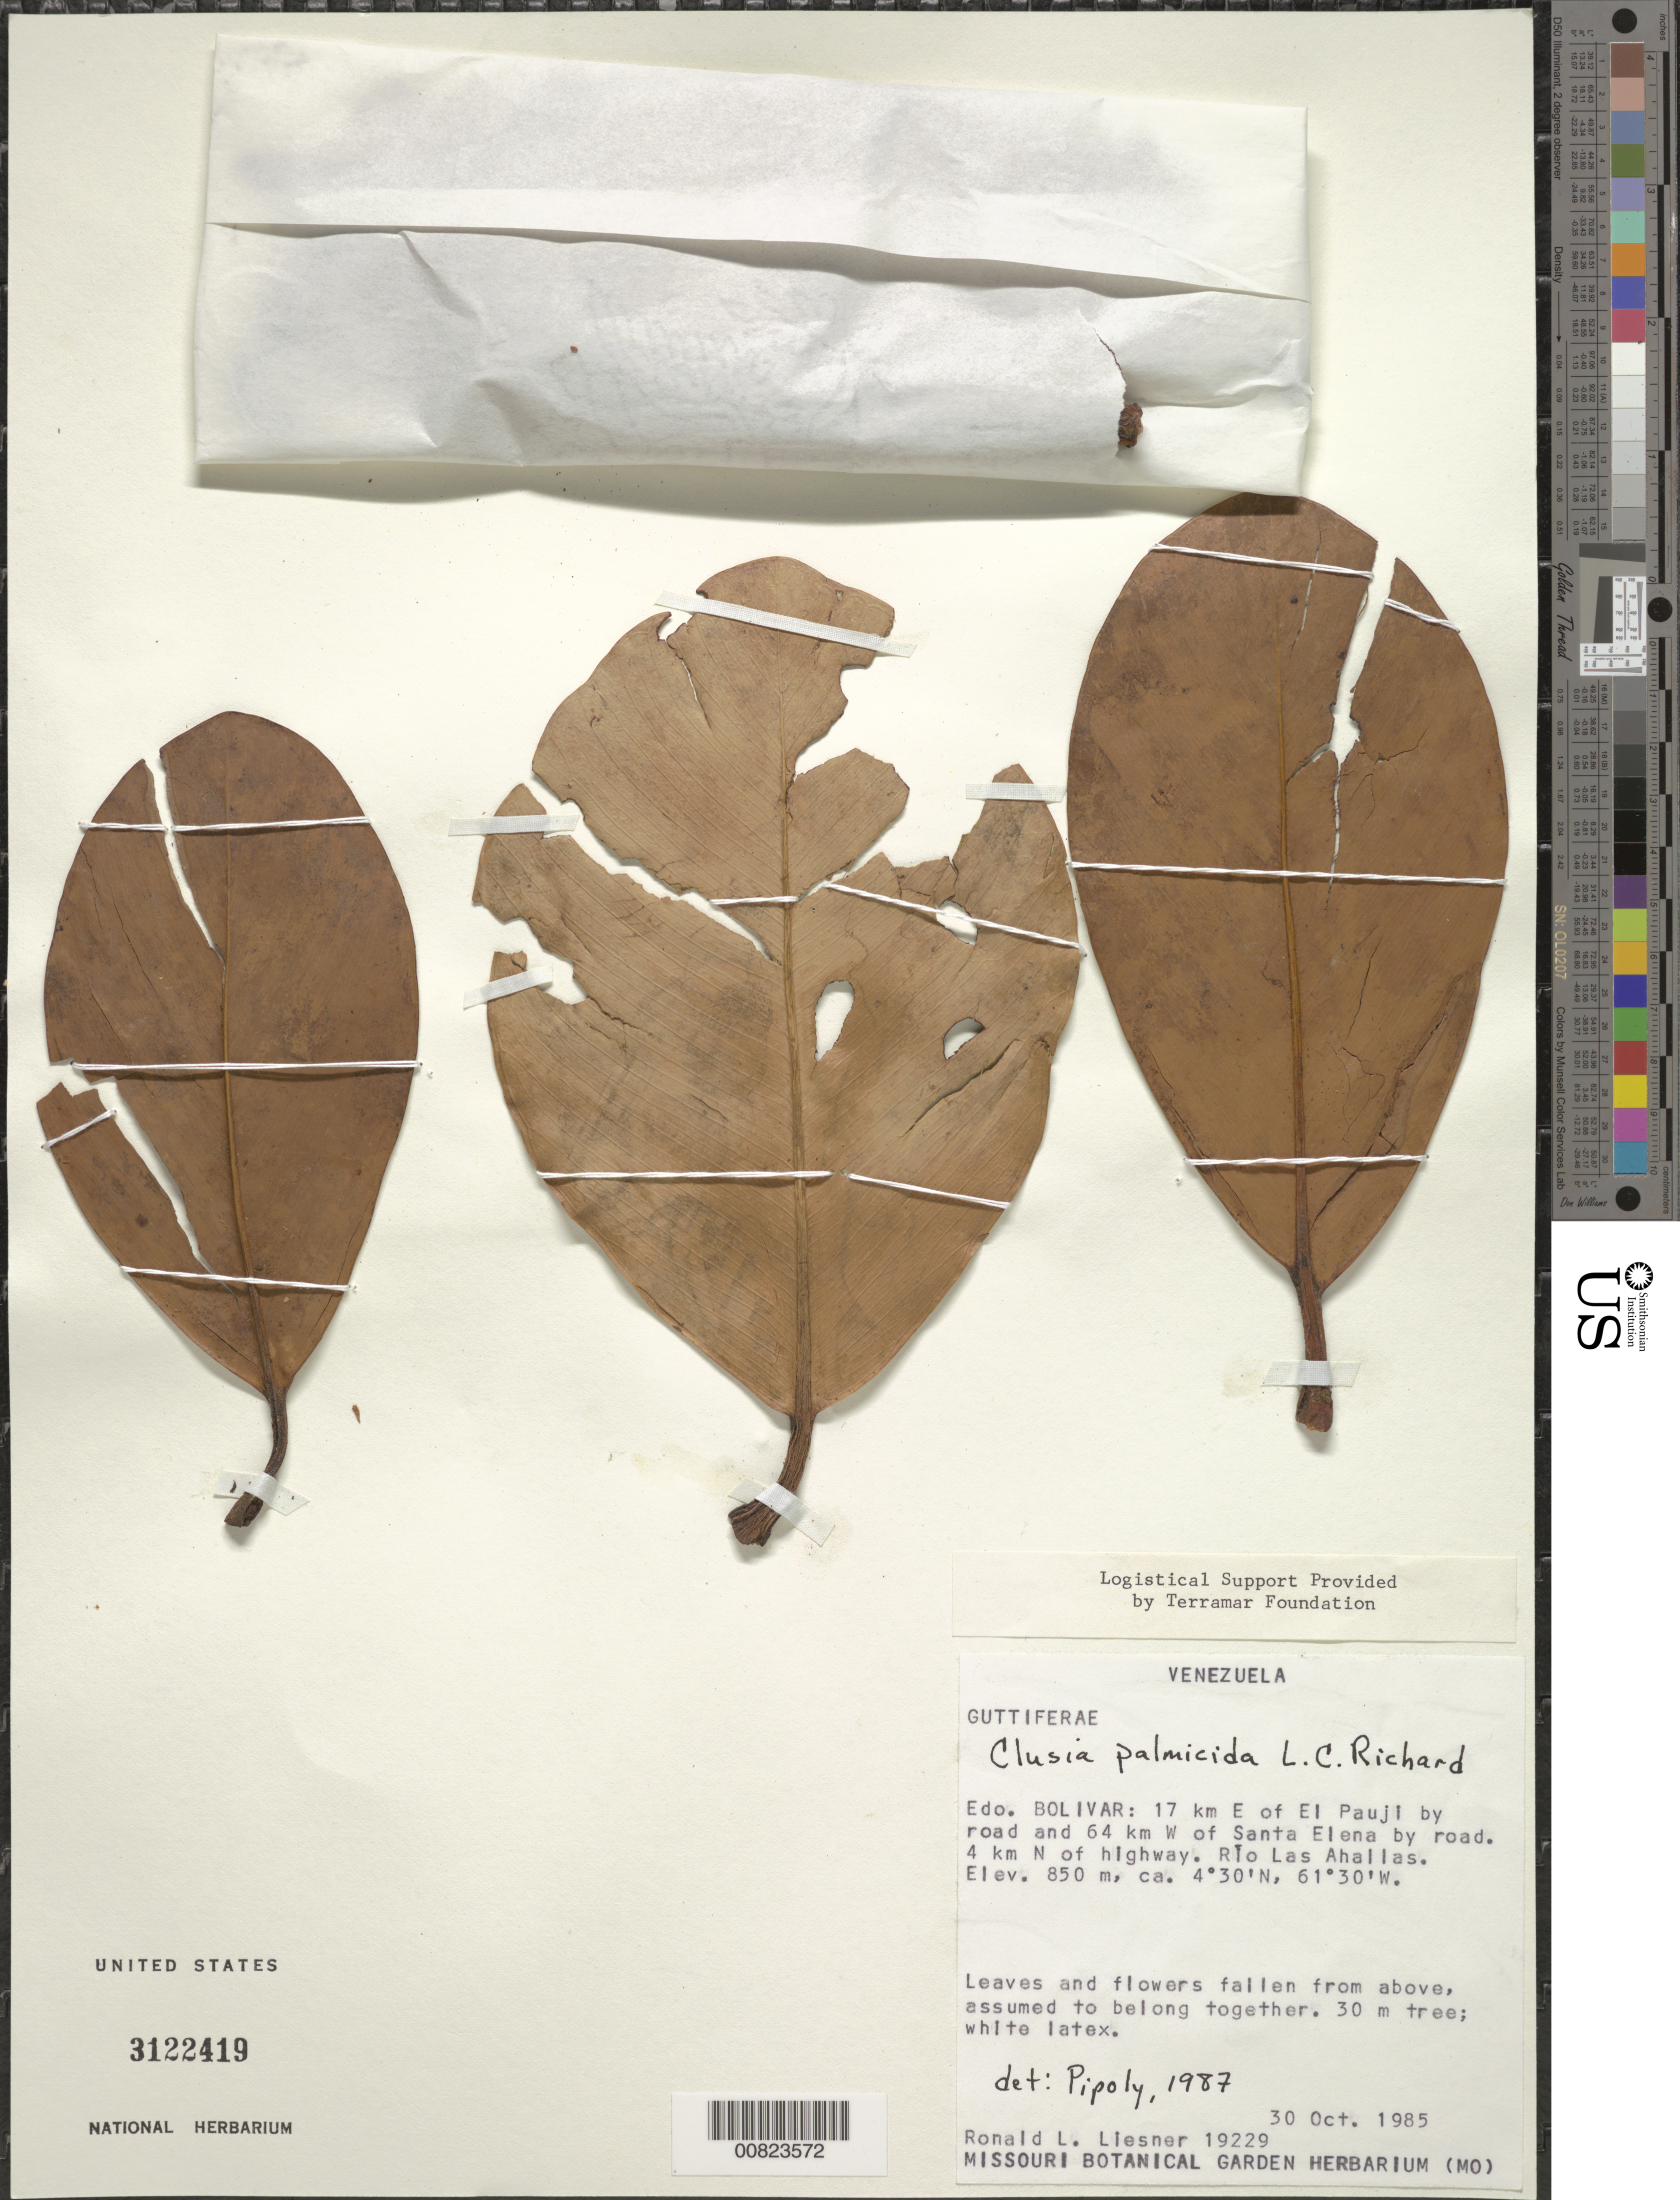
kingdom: Plantae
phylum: Tracheophyta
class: Magnoliopsida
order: Malpighiales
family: Clusiaceae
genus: Clusia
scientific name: Clusia palmicida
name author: Rich.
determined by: Pipoly, J. J., III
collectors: R. L. Liesner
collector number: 19229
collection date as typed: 30-Oct-85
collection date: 1985-10-30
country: Venezuela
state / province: Bolívar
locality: El Pauji, 17 km E by road and 64 km W of Santa Elena by road, 4 km N of Highway, Río Las Ahallas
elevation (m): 850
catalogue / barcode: US 3122419